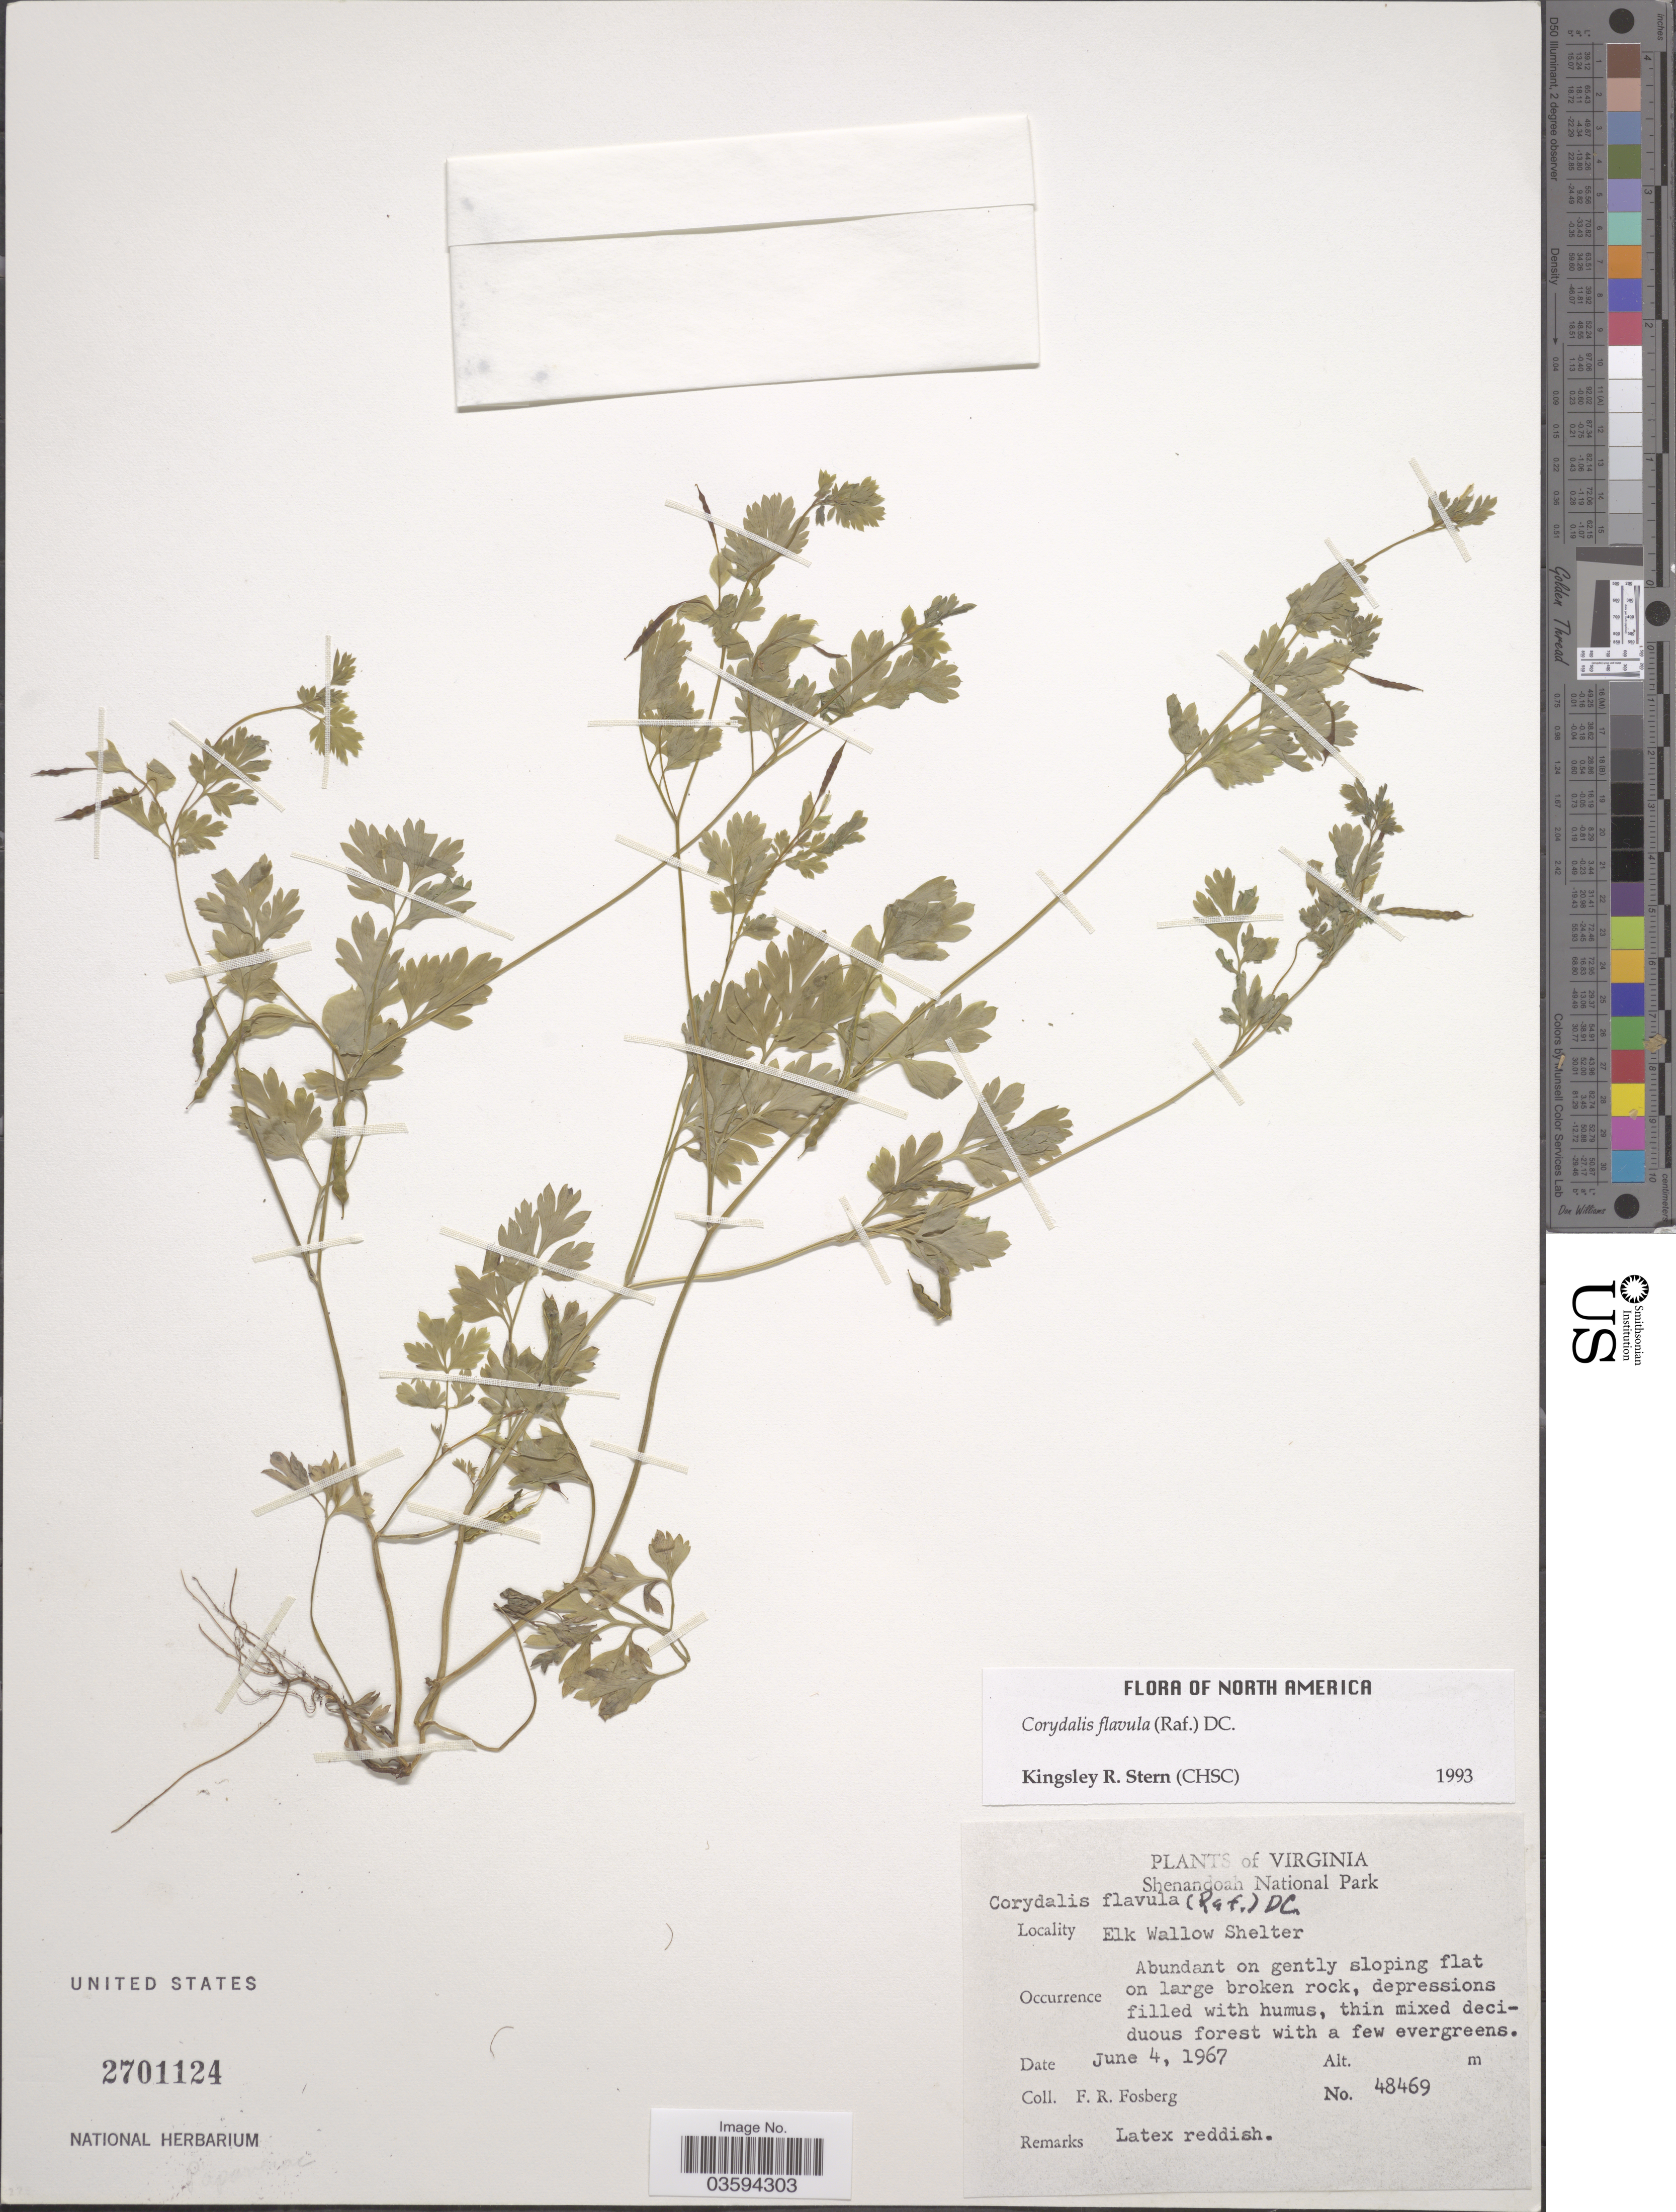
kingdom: Plantae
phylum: Tracheophyta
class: Magnoliopsida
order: Ranunculales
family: Papaveraceae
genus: Corydalis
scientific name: Corydalis flavula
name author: (Raf.) DC.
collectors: F. R. Fosberg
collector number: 48469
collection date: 1967-06-04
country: United States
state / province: Virginia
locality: Shenandoah National Park. Elk Wallow Shelter.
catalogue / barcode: US 2701124